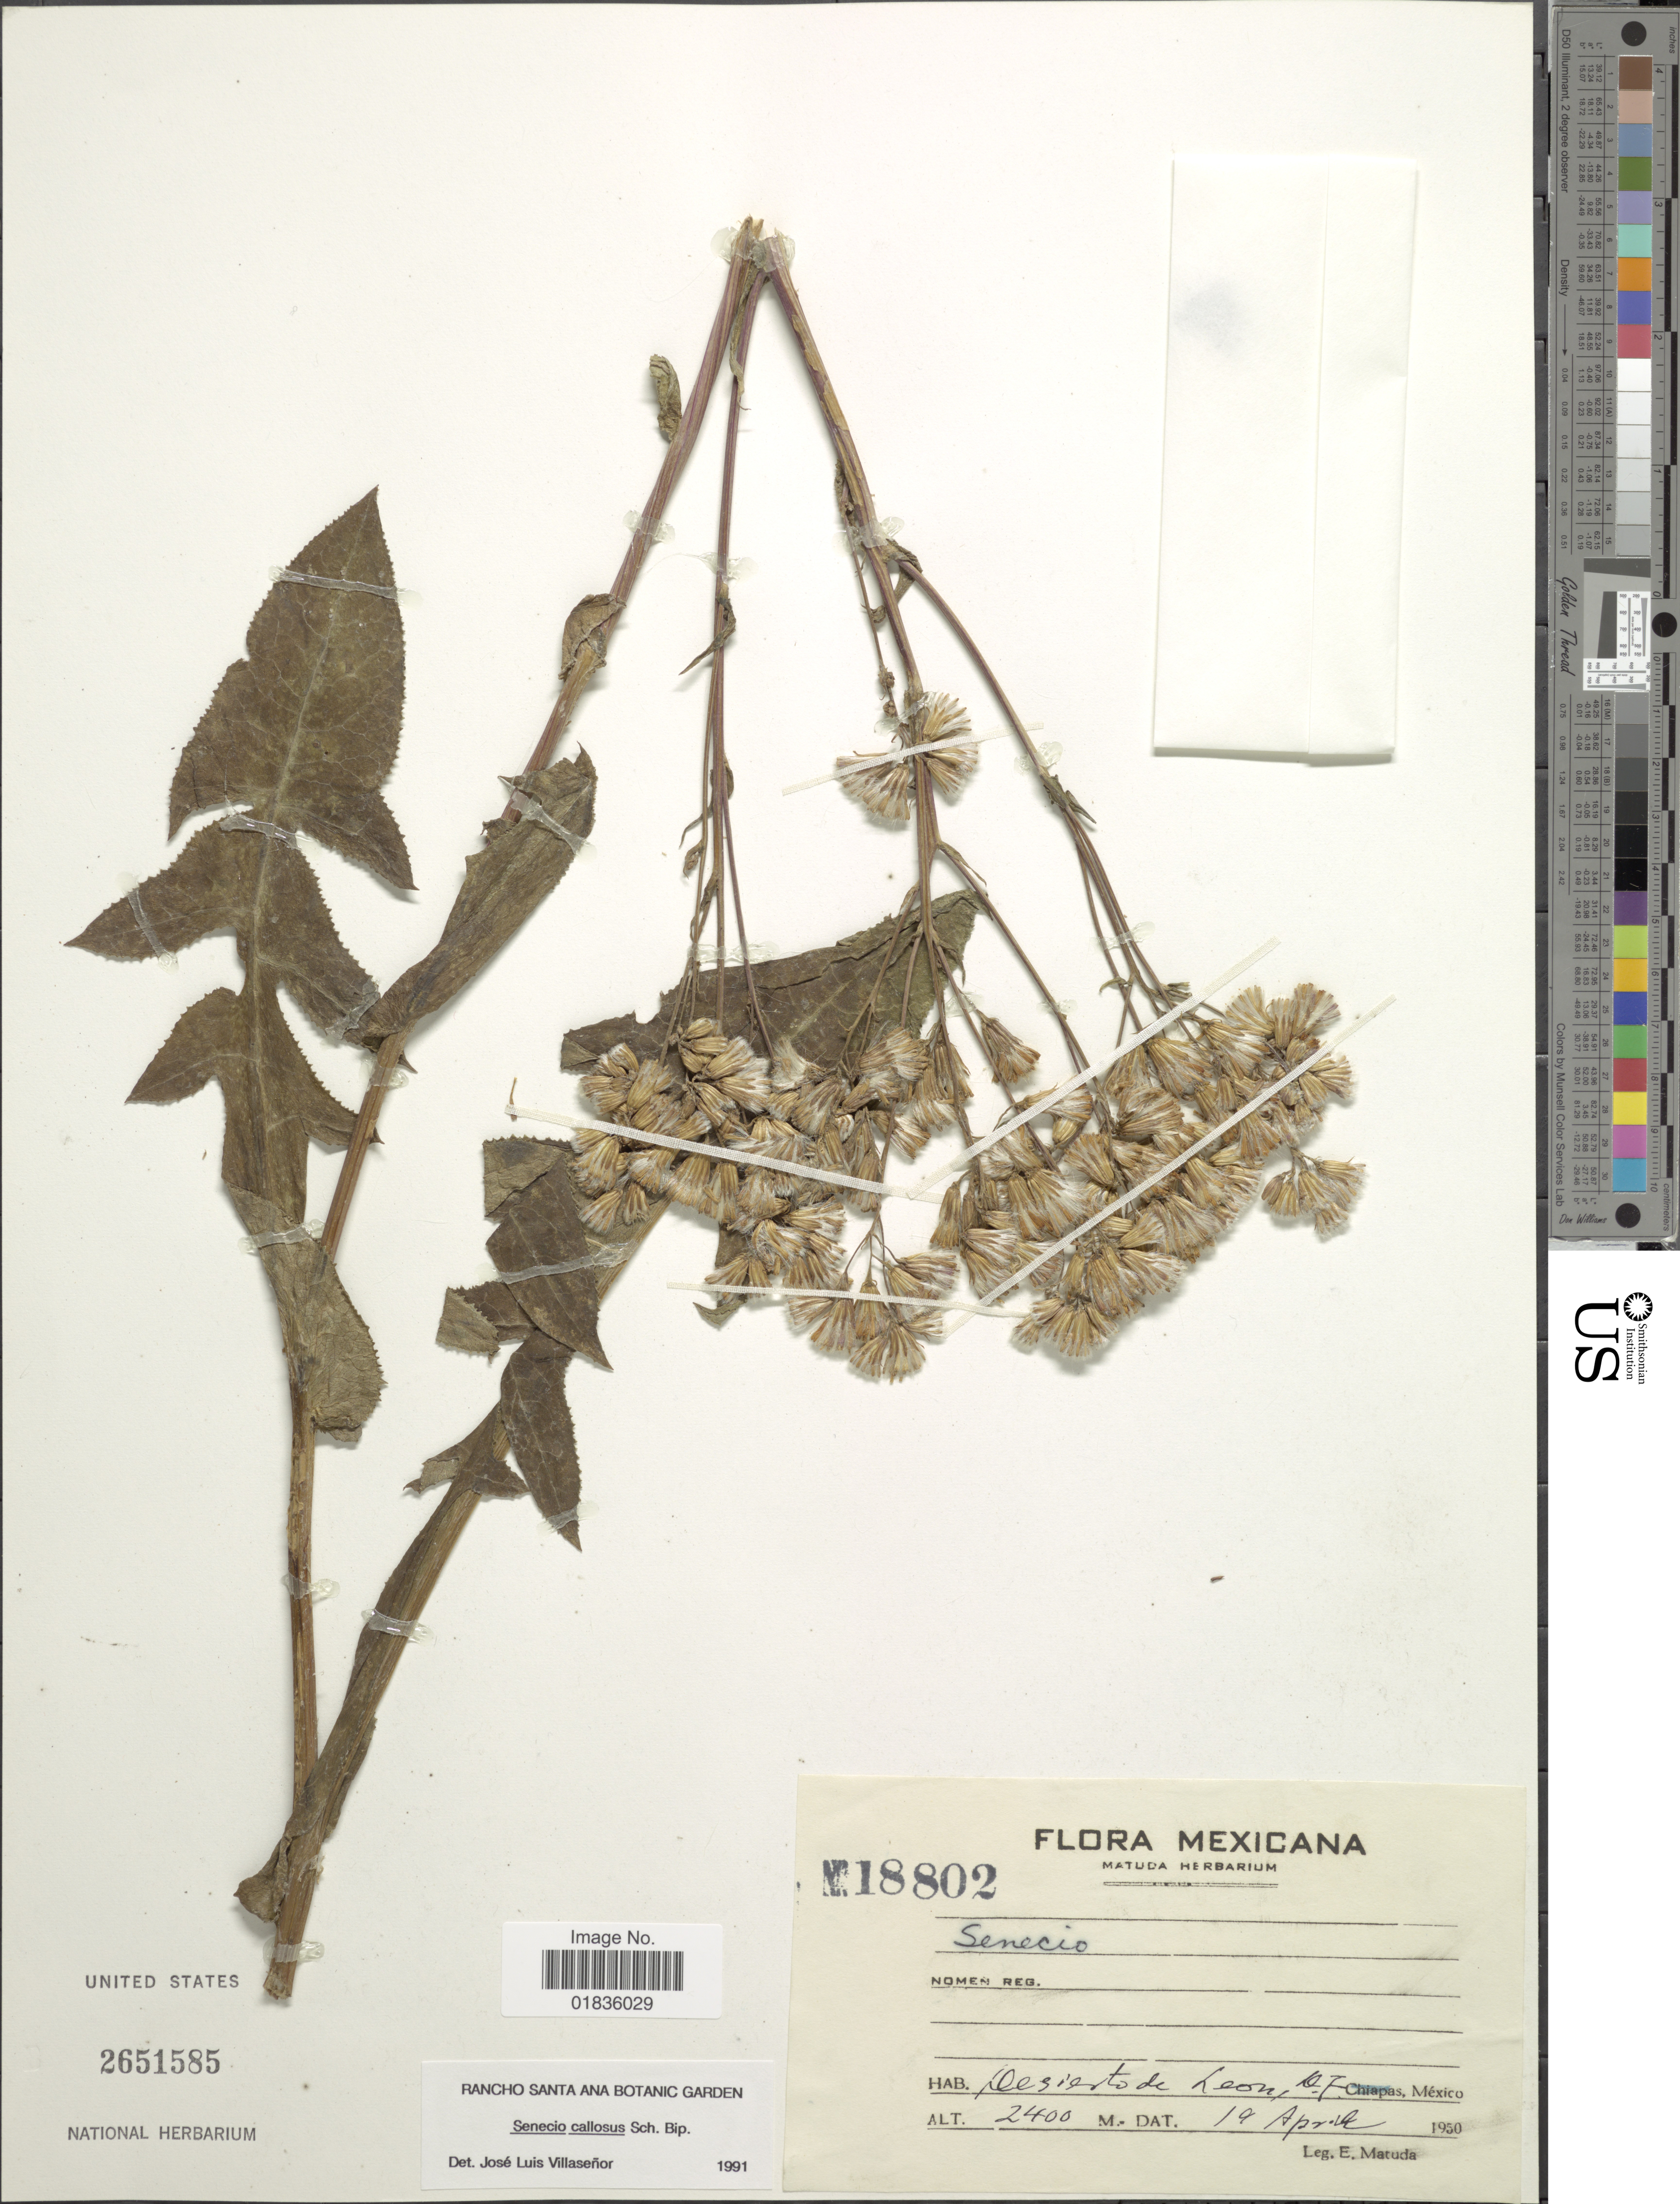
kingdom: Plantae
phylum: Tracheophyta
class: Magnoliopsida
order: Asterales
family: Asteraceae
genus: Senecio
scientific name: Senecio callosus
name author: Sch. Bip.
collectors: E. Matuda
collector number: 18802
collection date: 1950-04-19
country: Mexico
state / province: Distrito Federal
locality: Desierto de Leon.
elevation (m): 2400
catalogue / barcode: US 2651585